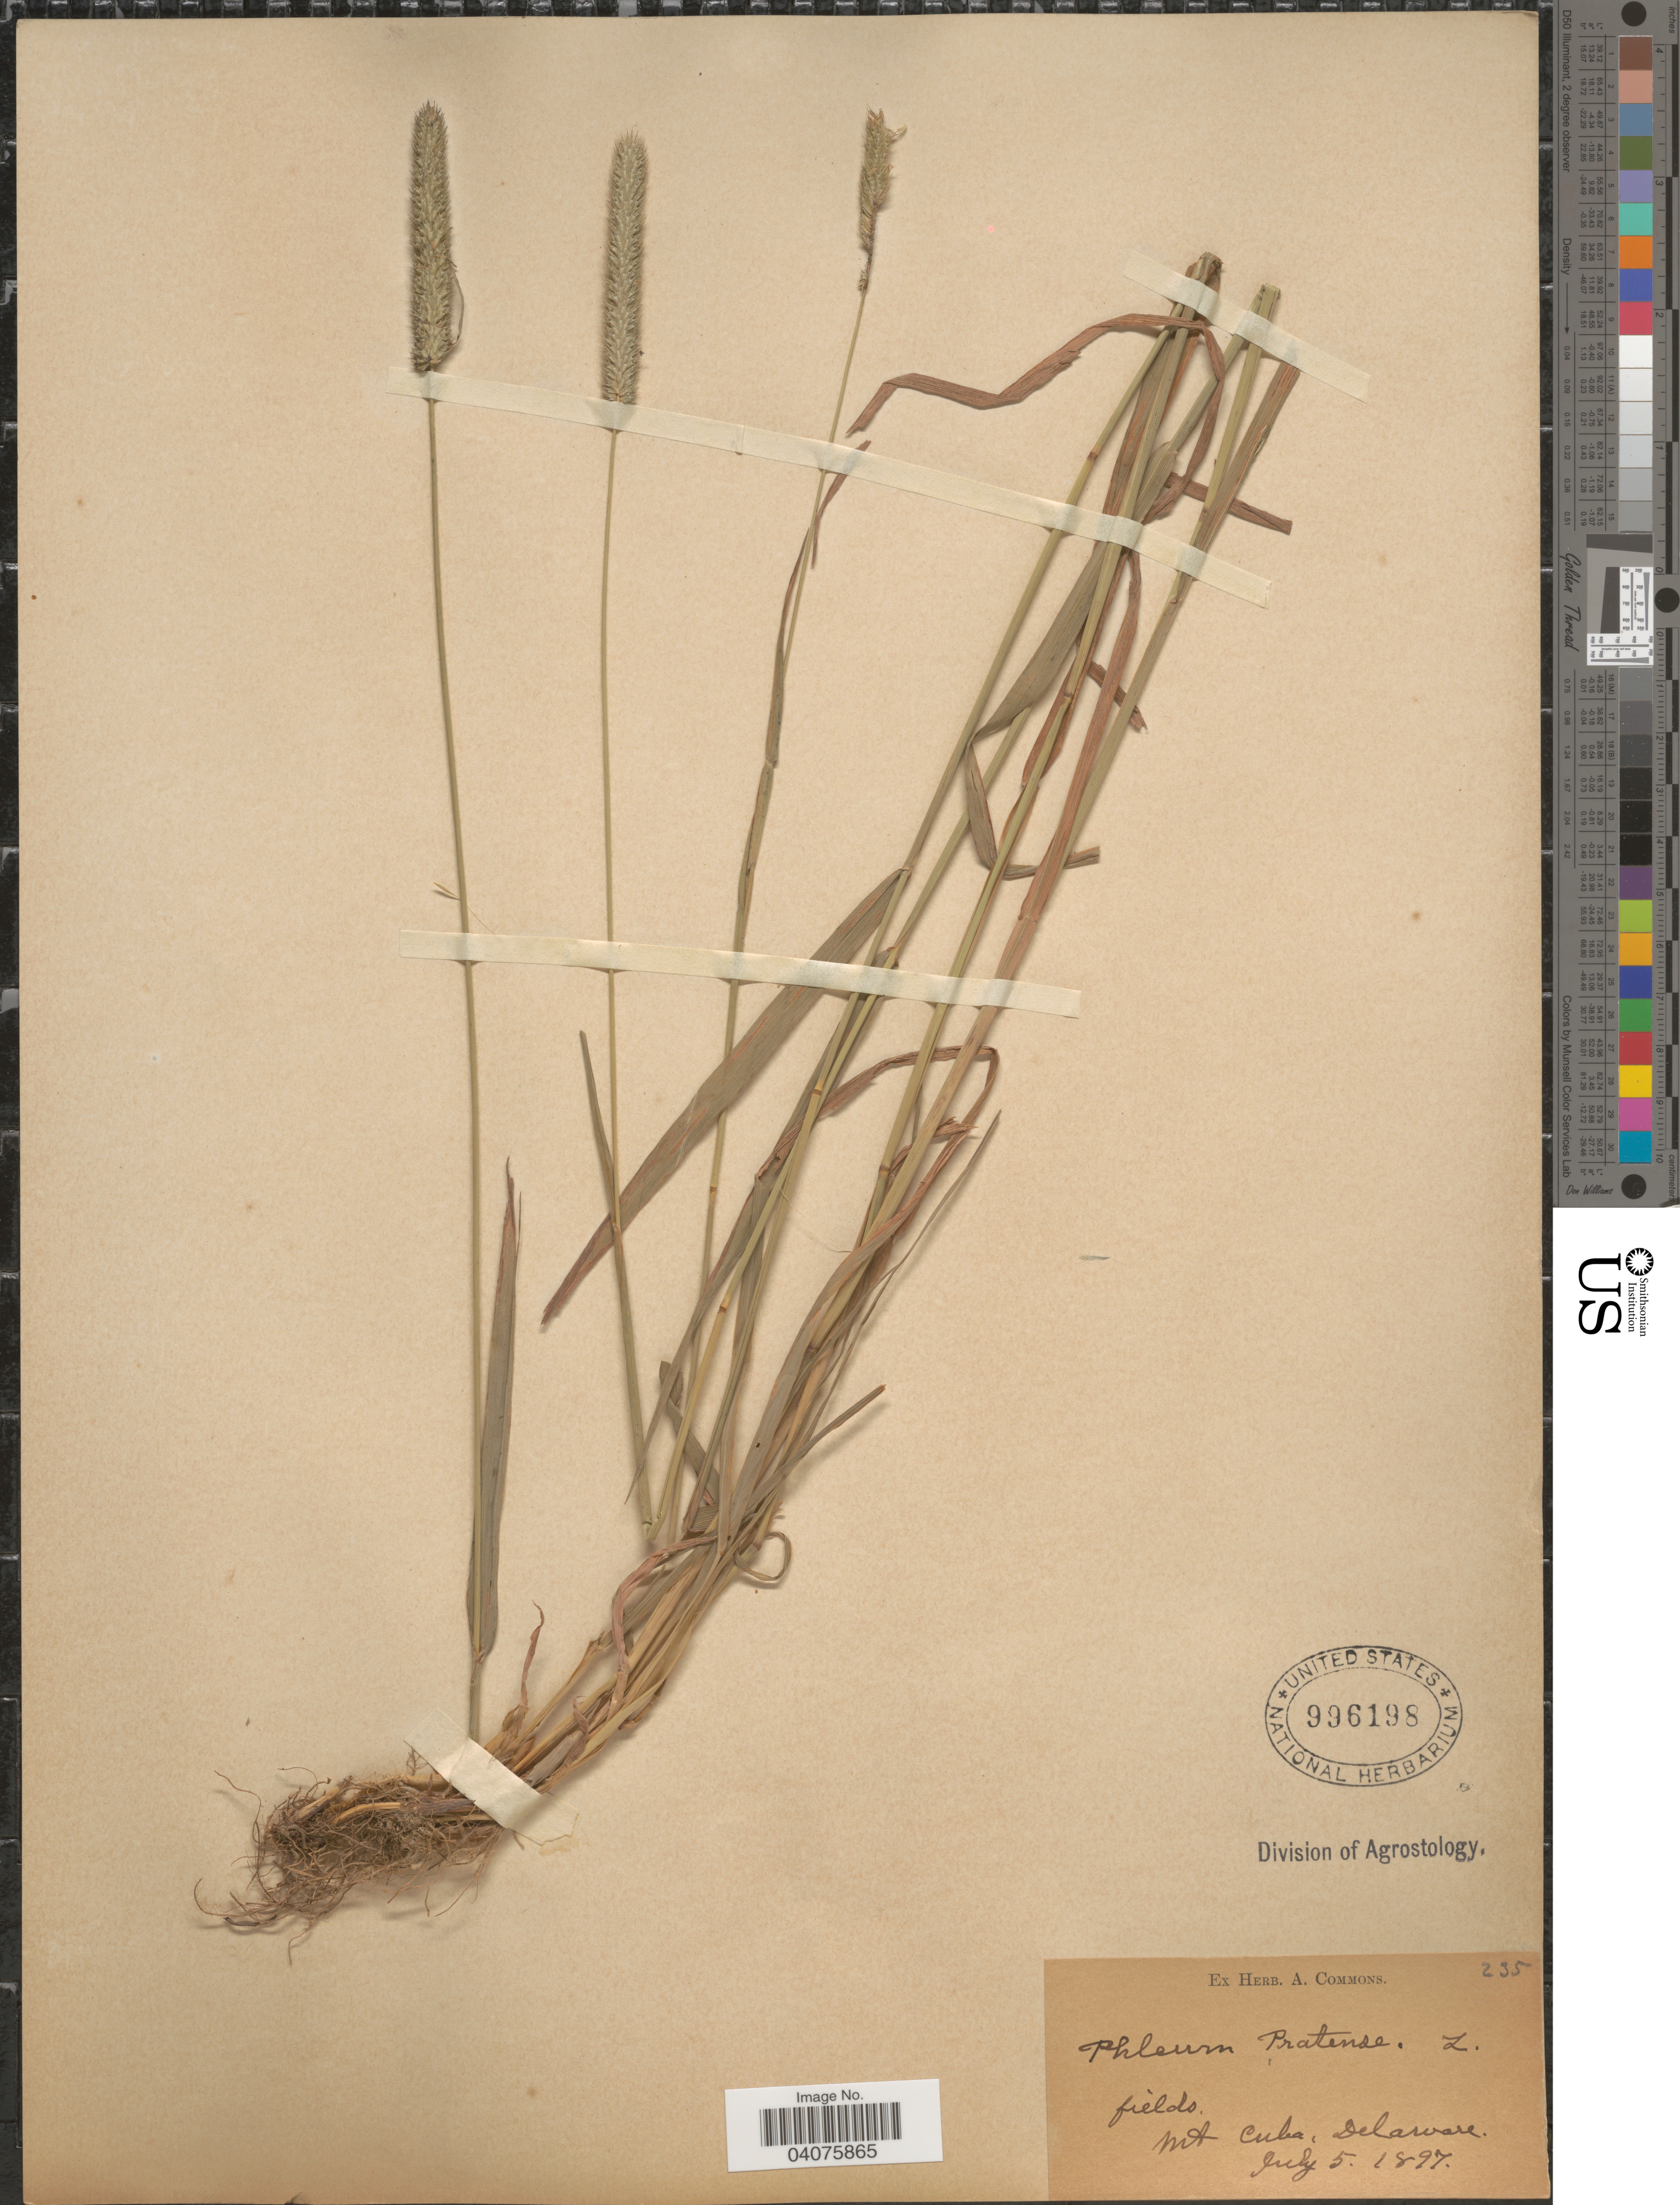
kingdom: Plantae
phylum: Tracheophyta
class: Liliopsida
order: Poales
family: Poaceae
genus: Phleum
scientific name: Phleum pratense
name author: L.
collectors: ex herb. A. Commons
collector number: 235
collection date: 1897-07-05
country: United States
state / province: Delaware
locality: Mt Cuba.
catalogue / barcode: US 996198